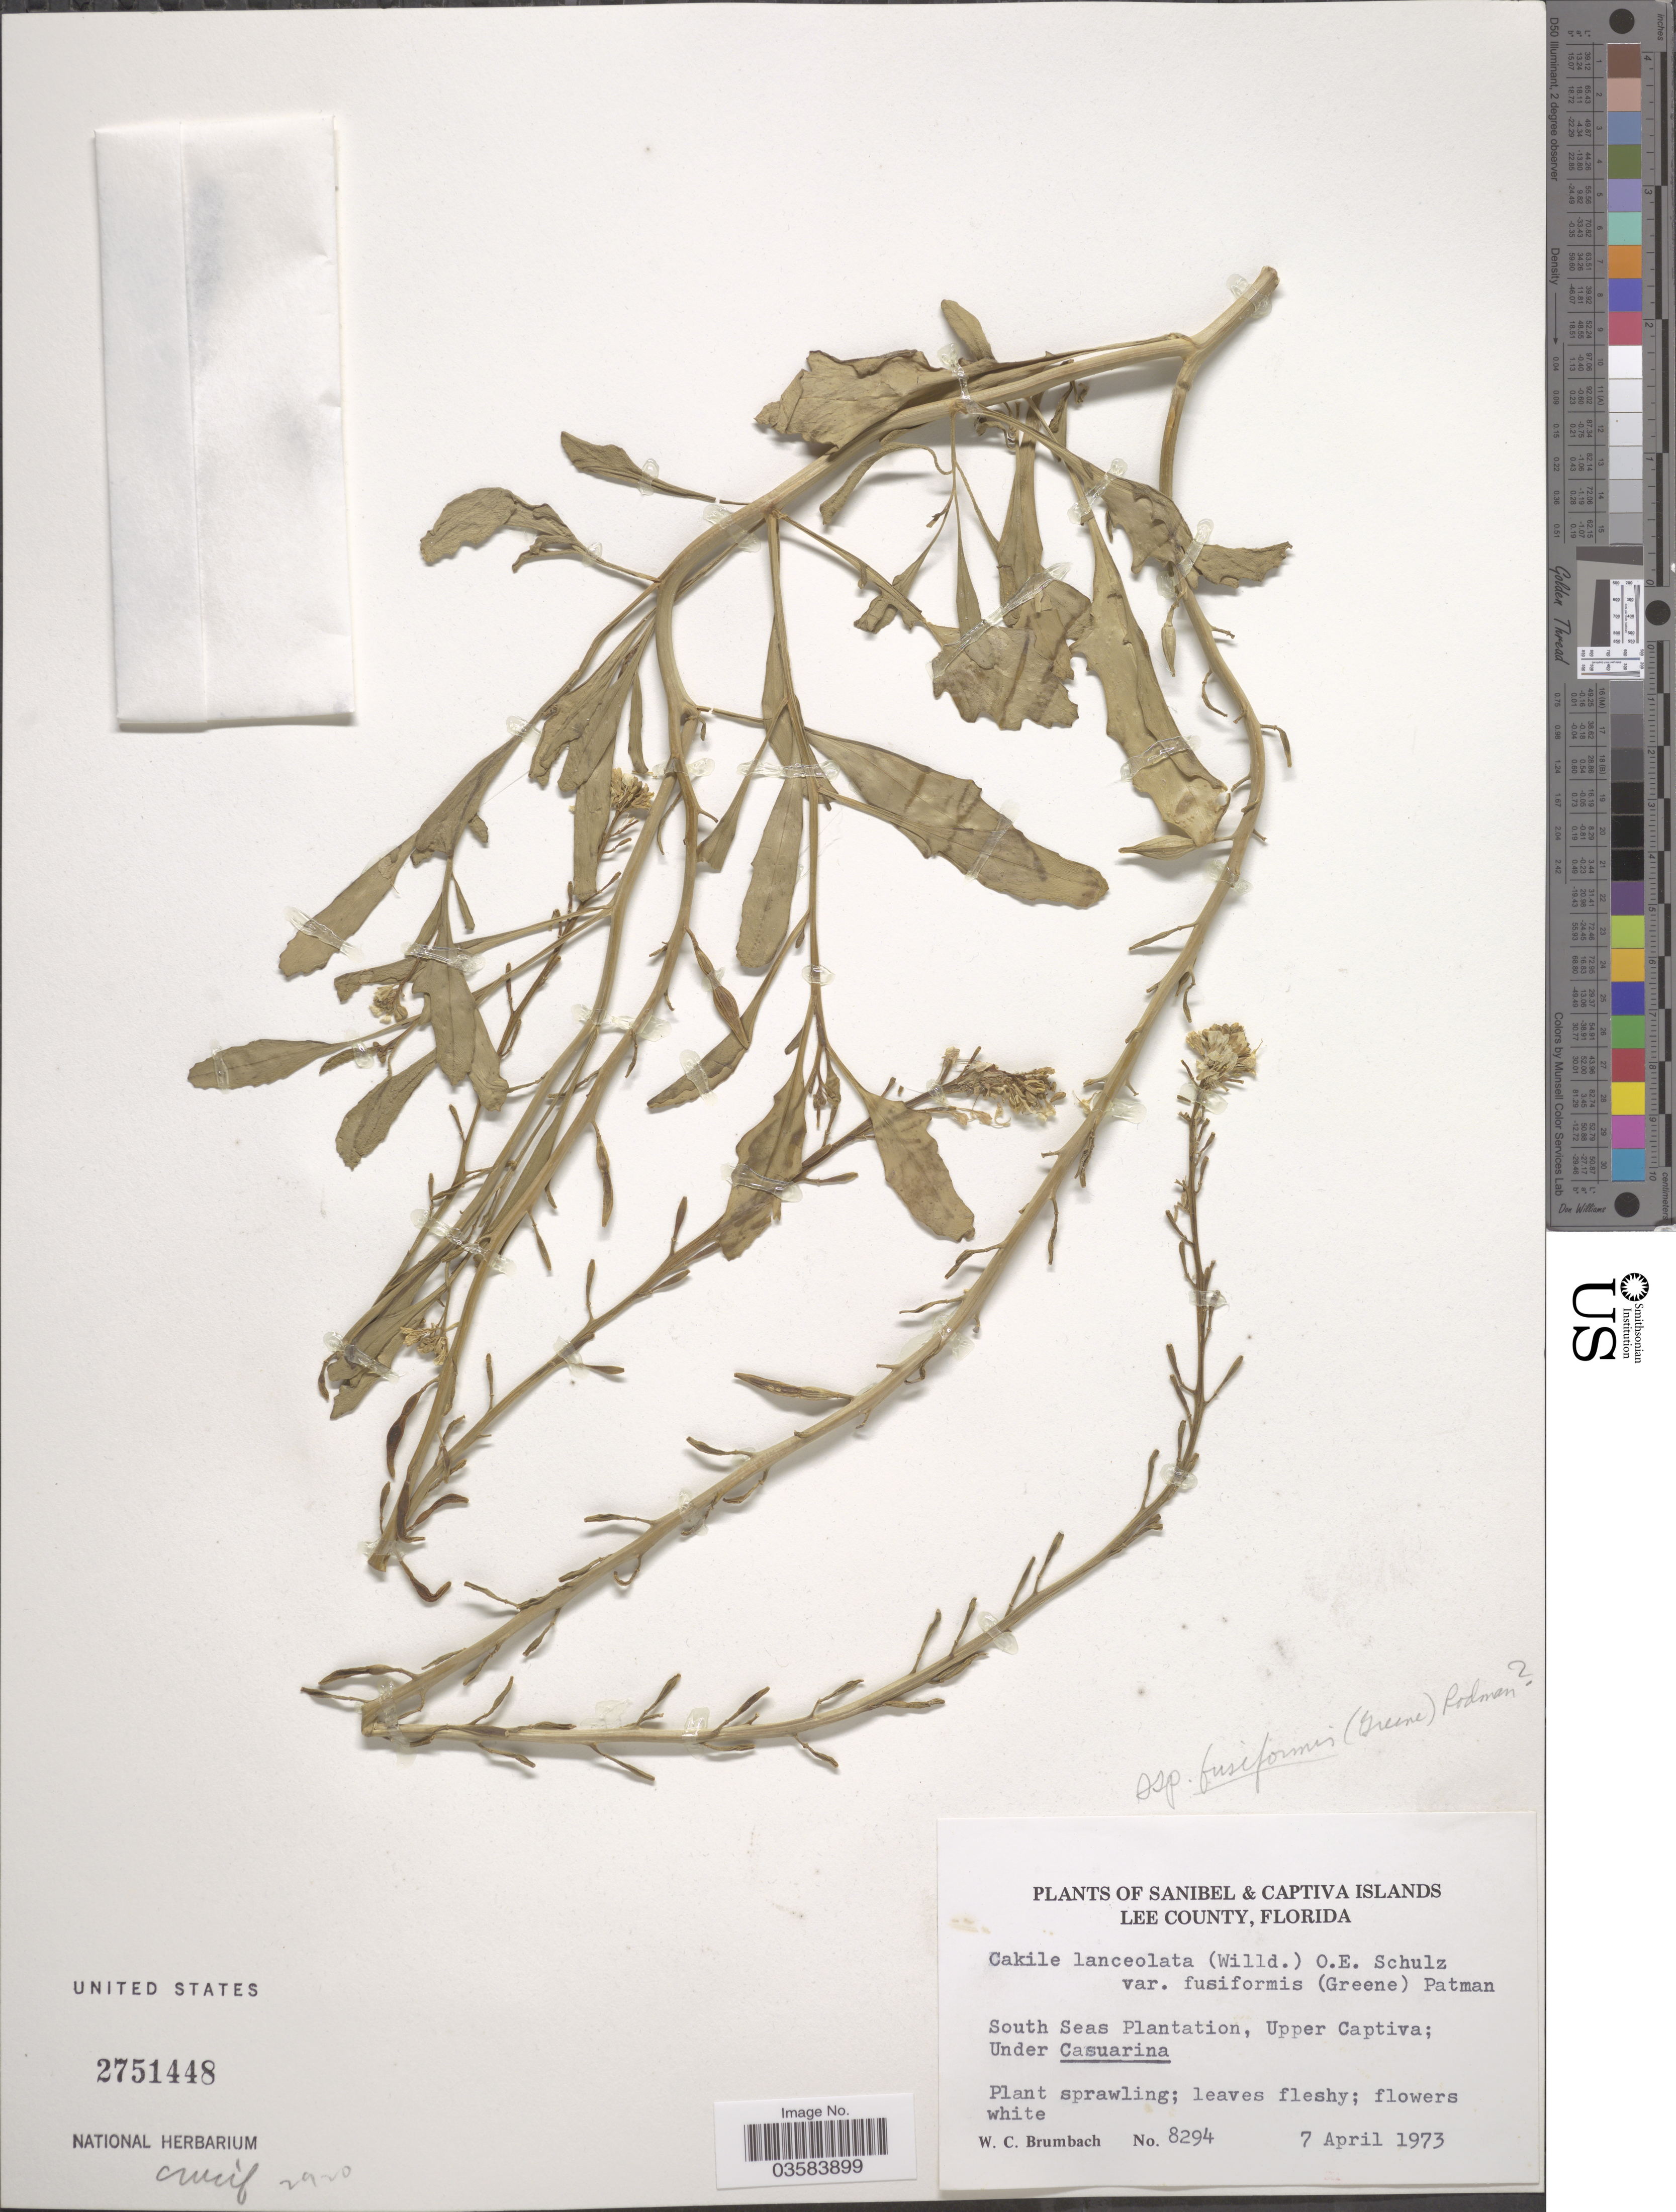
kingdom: Plantae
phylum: Tracheophyta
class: Magnoliopsida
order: Brassicales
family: Brassicaceae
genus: Cakile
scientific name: Cakile lanceolata subsp. fusiformis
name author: (Greene) Rodman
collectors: W. C. Brumbach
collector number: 8294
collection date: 1973-04-07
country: United States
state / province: Florida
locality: Sanibel & Captiva Islands Lee County. South Seas Plantation, Upper Captiva.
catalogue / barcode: US 2751448